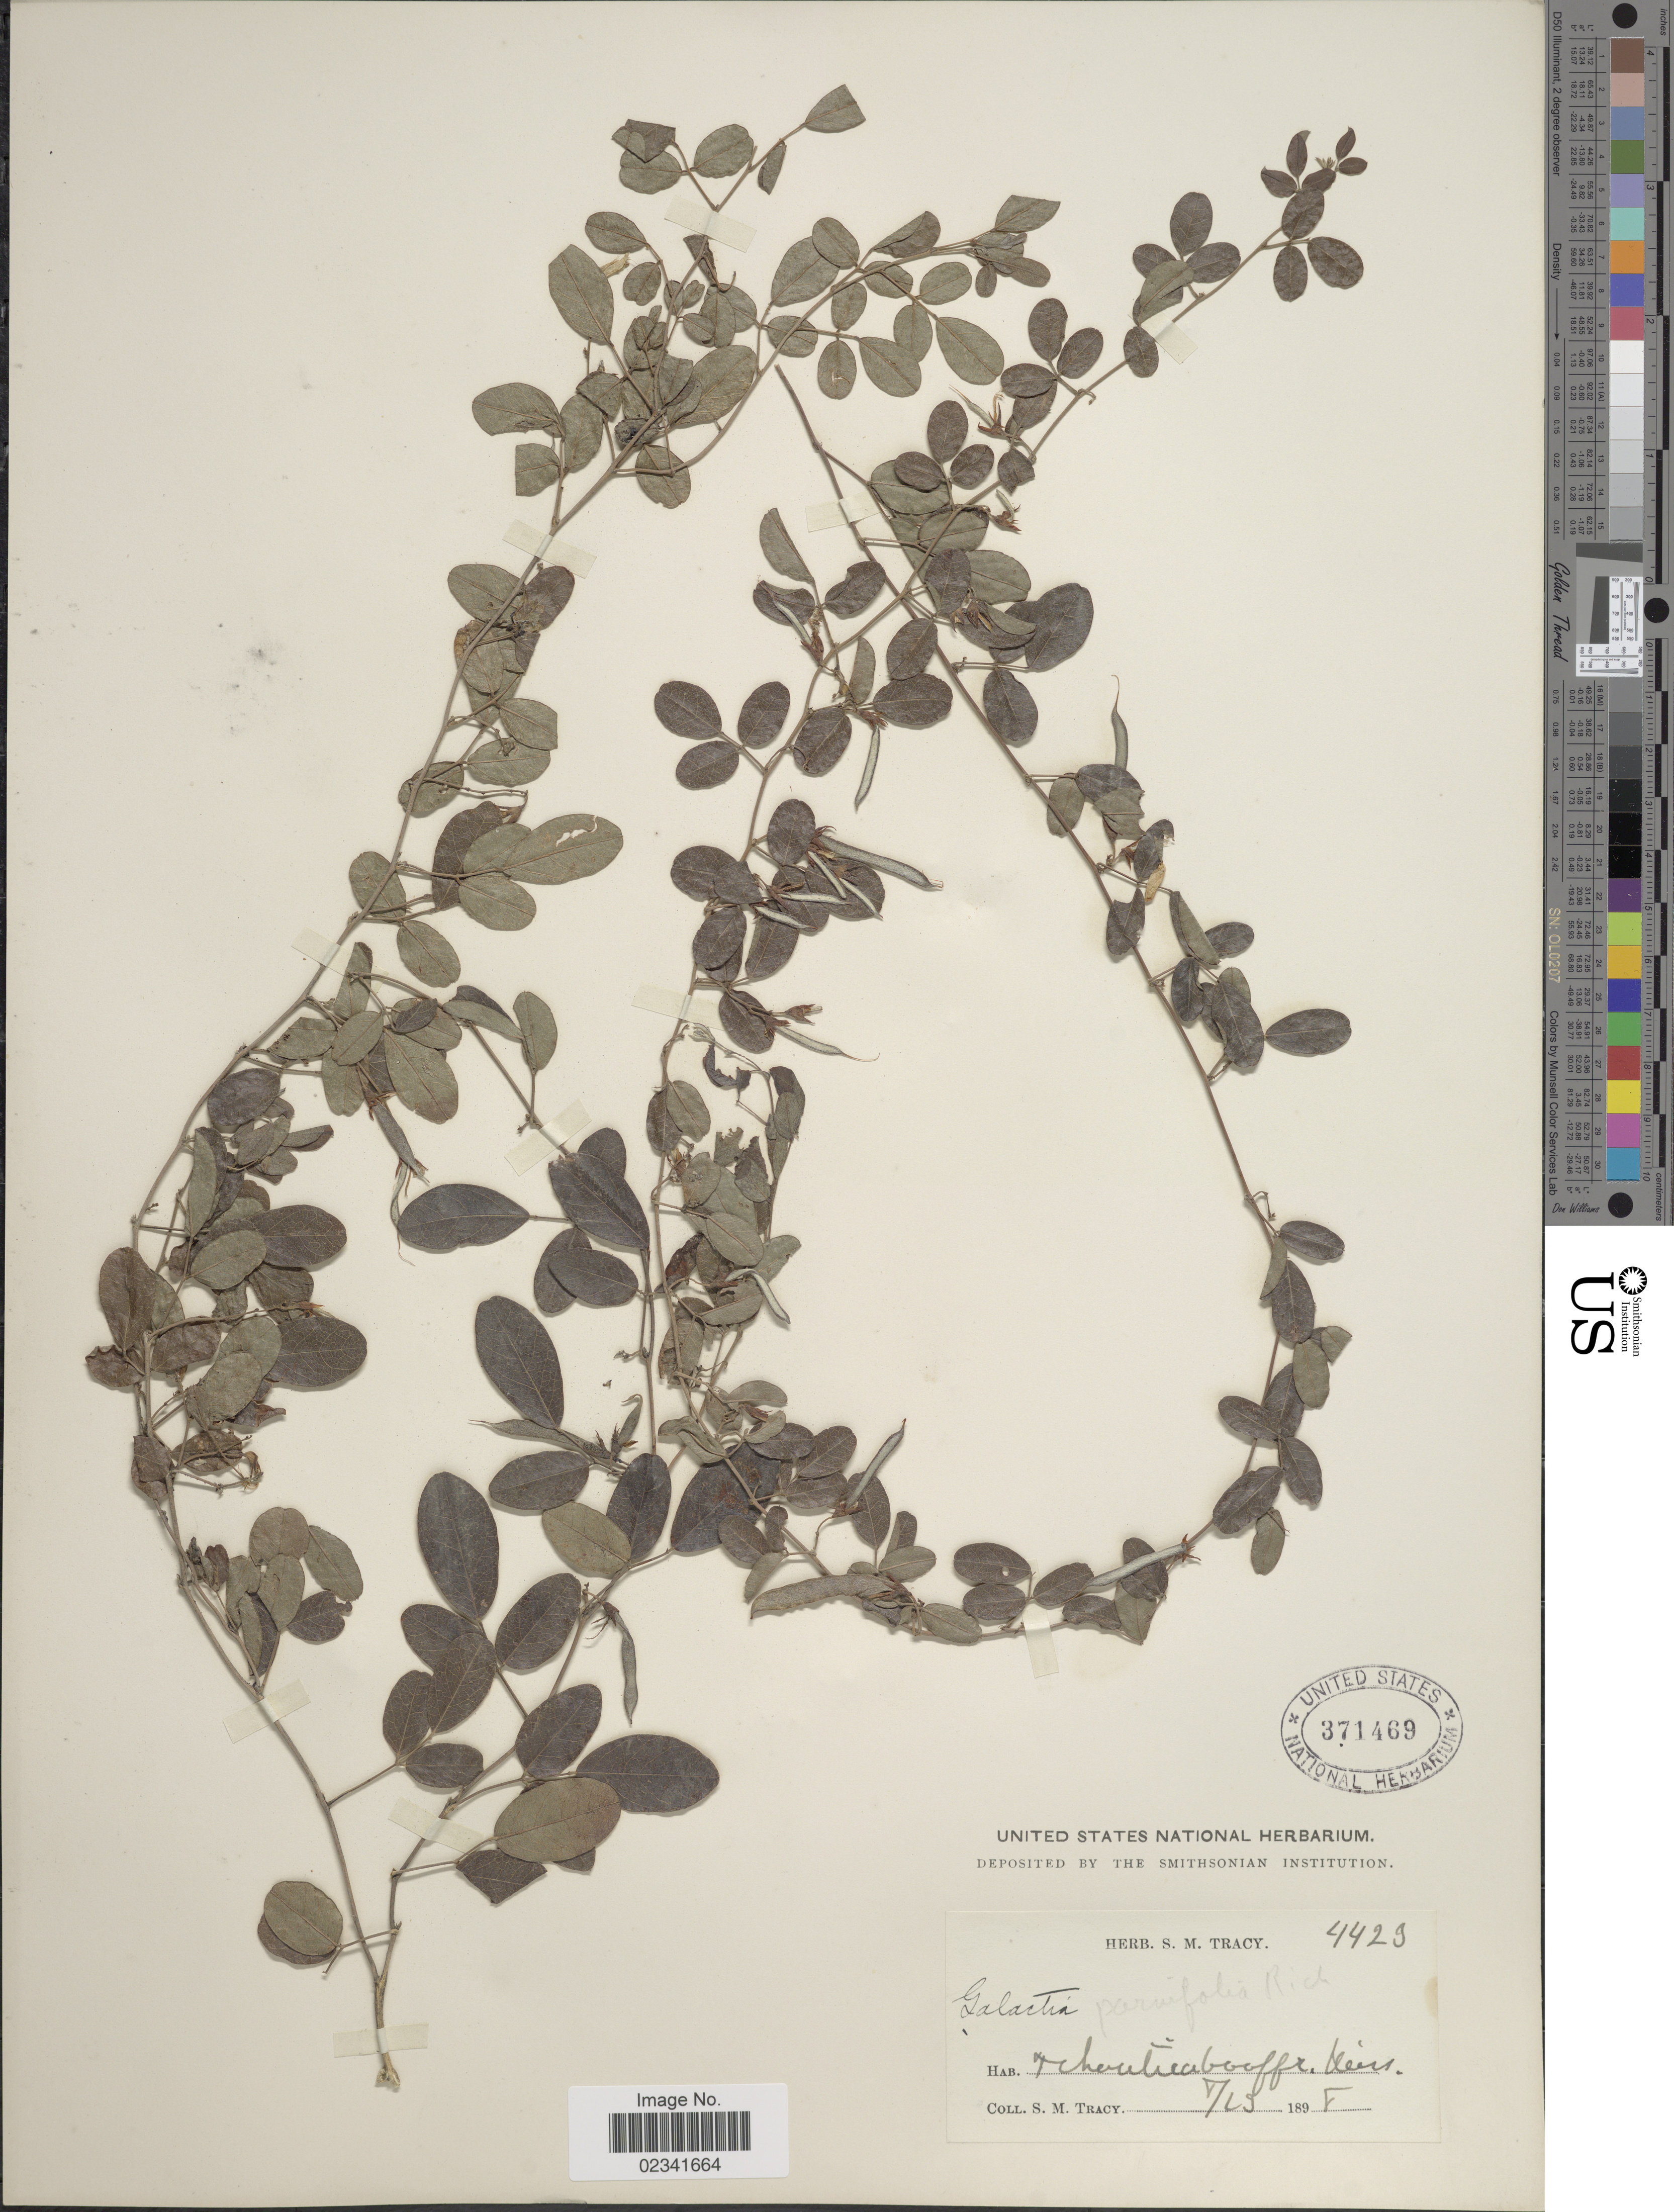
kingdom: Plantae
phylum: Tracheophyta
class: Magnoliopsida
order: Fabales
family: Fabaceae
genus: Galactia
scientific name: Galactia parvifolia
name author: A. Rich.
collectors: S. M. Tracy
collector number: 4423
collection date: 1898-08-19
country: United States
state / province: Mississippi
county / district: Harrison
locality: Tchoutacabouffa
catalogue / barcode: US 371469